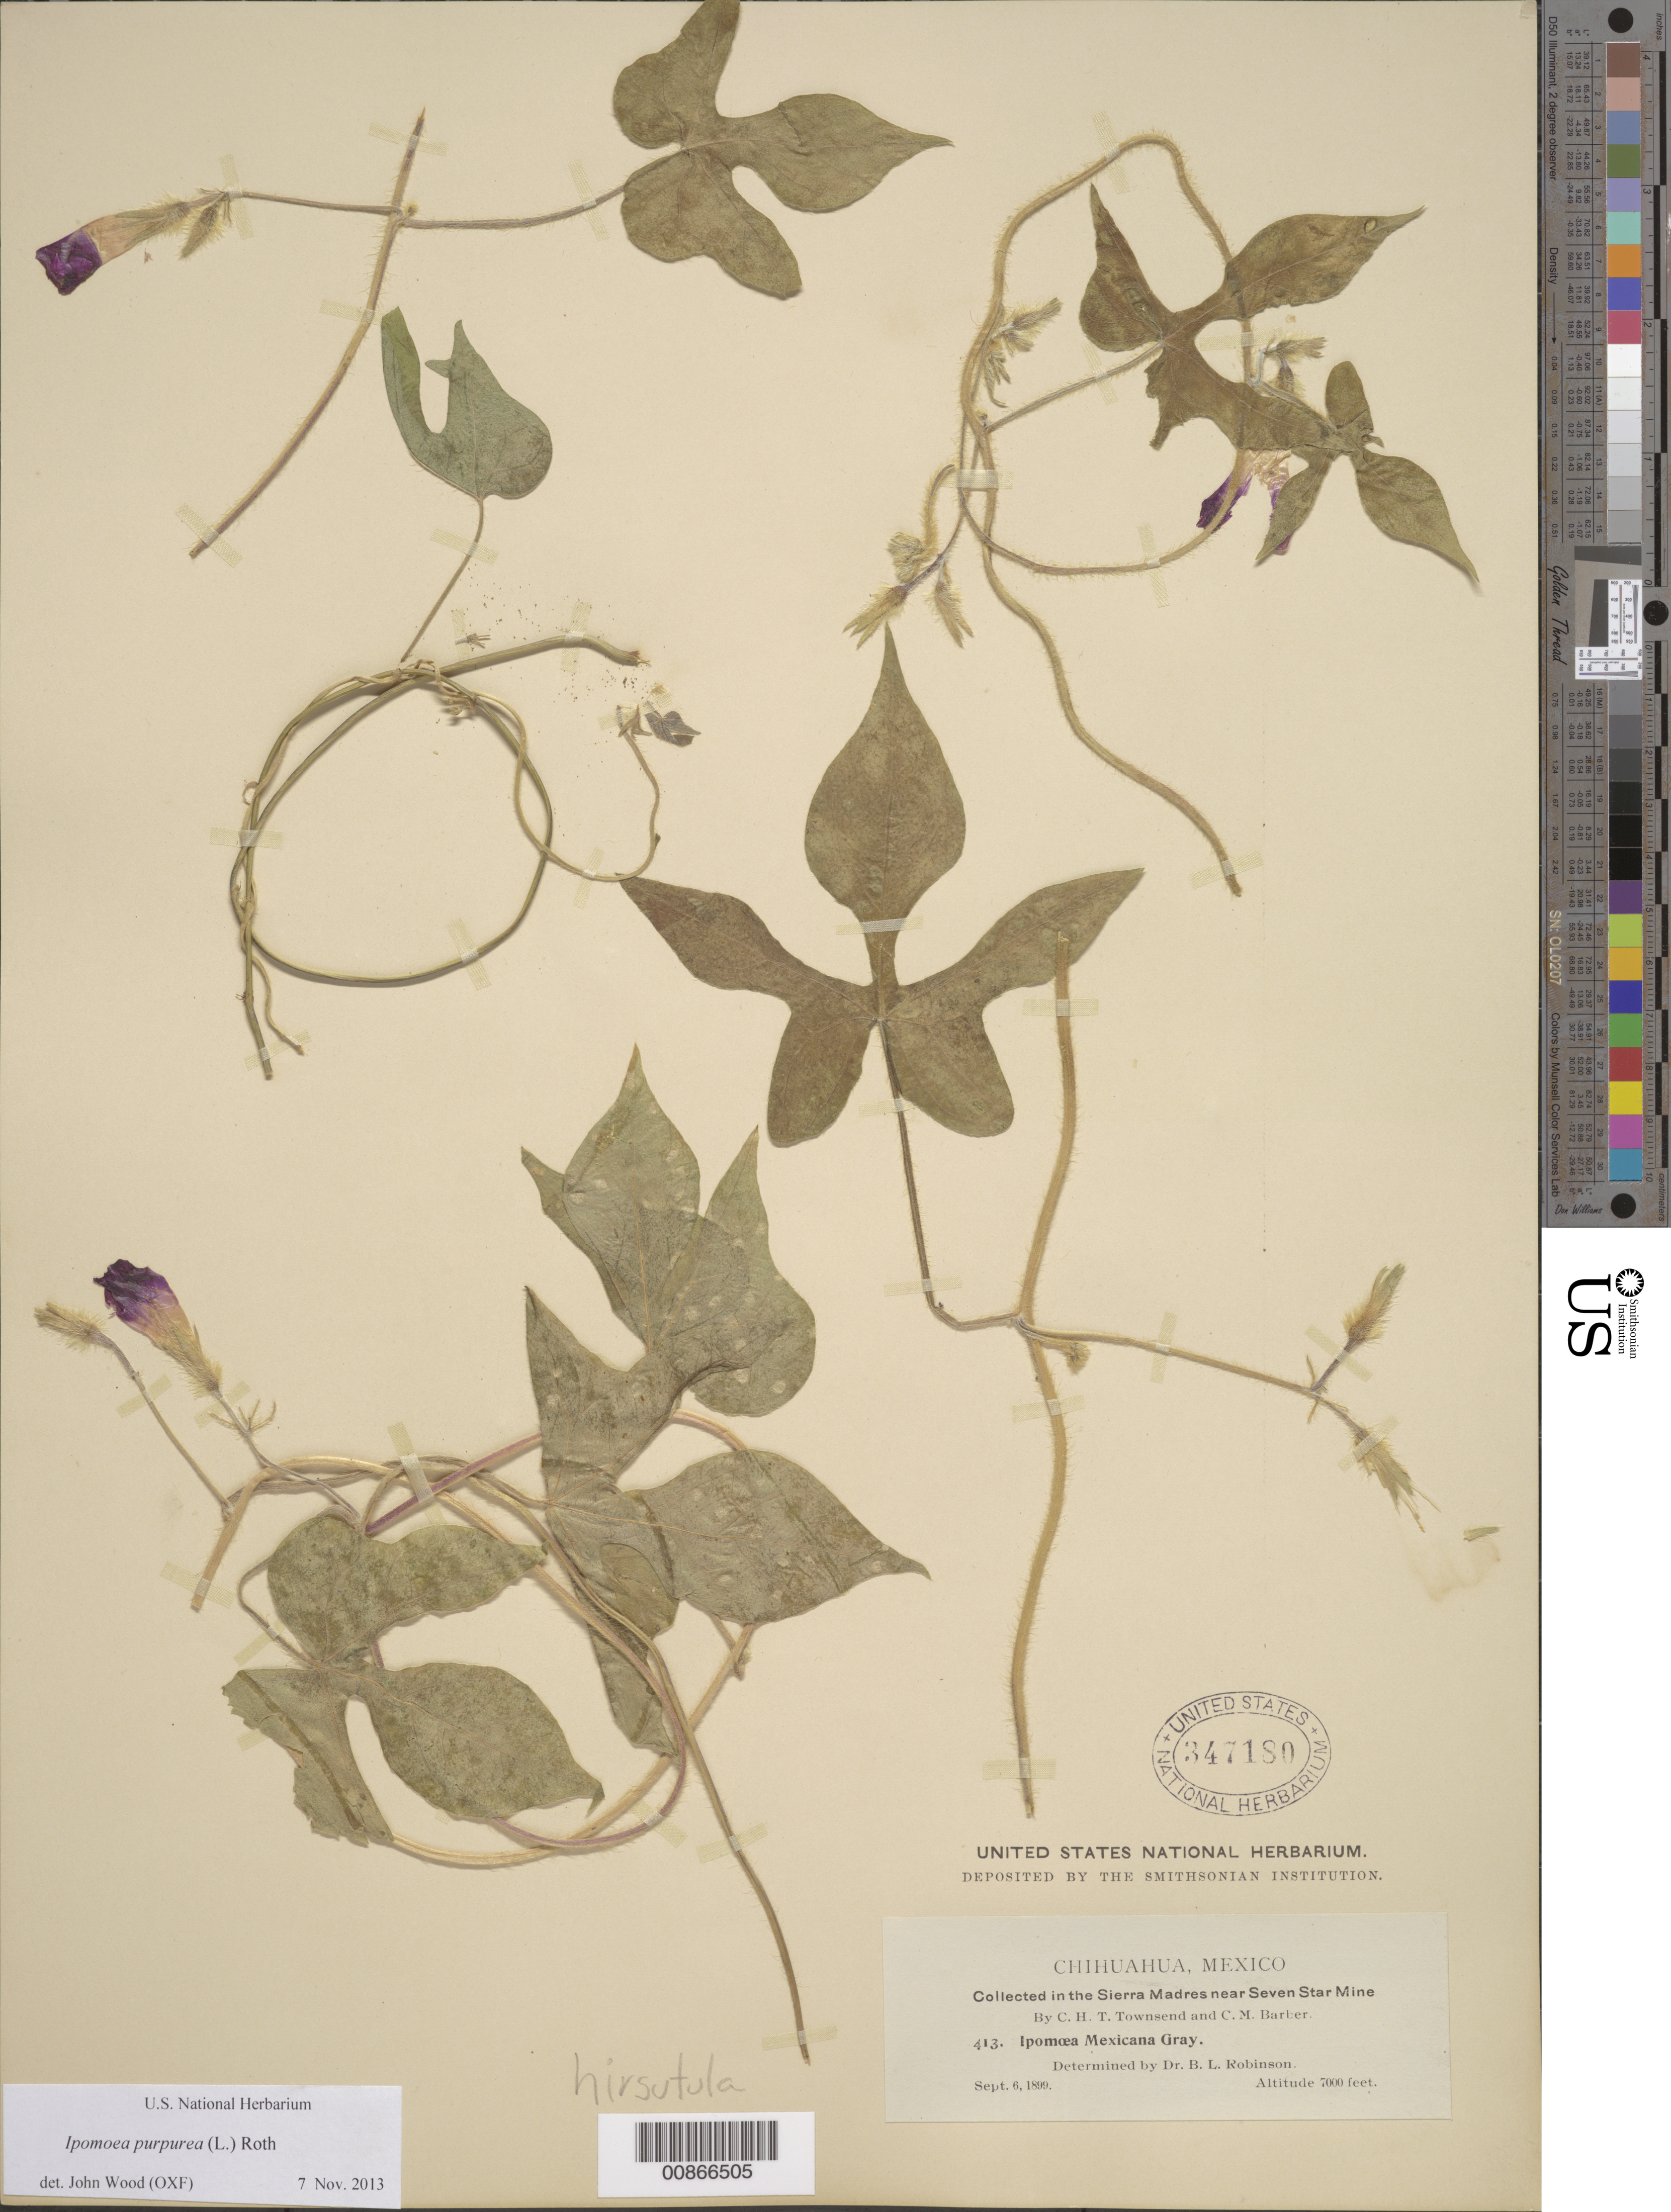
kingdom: Plantae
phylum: Tracheophyta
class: Magnoliopsida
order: Solanales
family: Convolvulaceae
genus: Ipomoea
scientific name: Ipomoea purpurea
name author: (L.) Roth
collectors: C. H. T. Townsend & C. Barber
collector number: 413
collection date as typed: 06 Sep 1899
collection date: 1899-09-06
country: Mexico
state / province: Chihuahua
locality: Sierra Madre near Seven Star Mine.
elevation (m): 2134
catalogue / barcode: US 347180